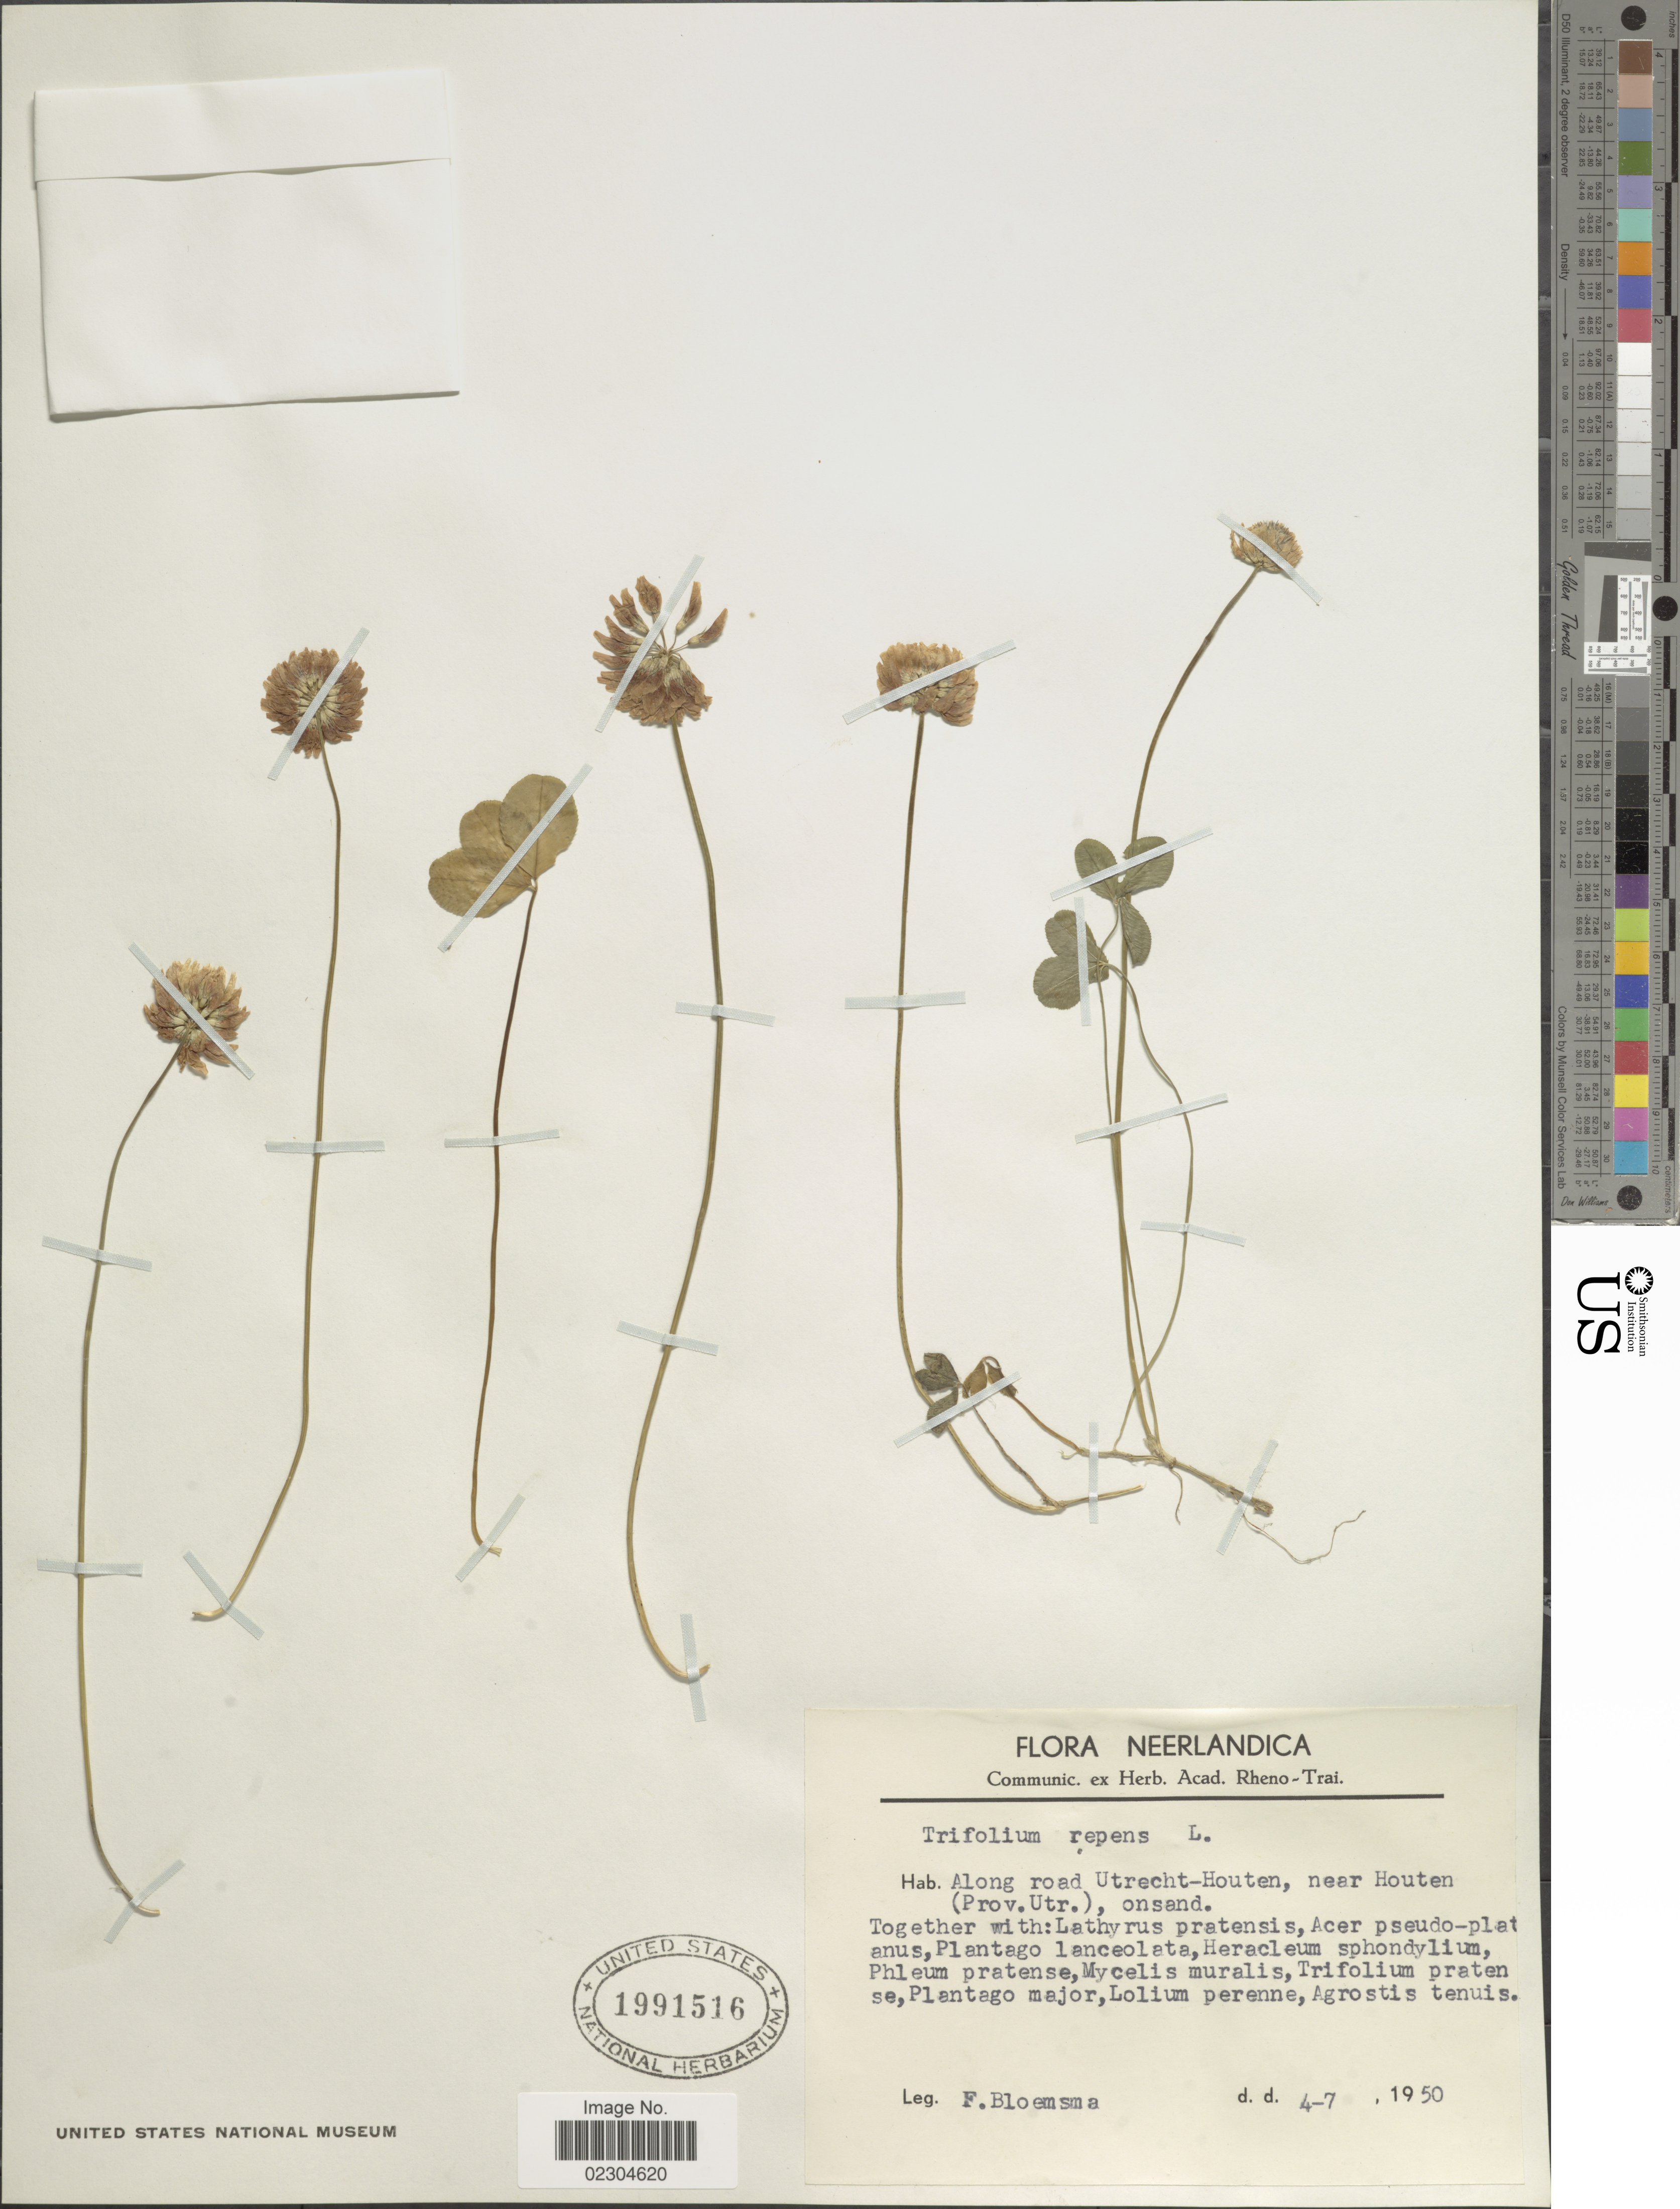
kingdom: Plantae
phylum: Tracheophyta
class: Magnoliopsida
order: Fabales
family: Fabaceae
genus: Trifolium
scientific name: Trifolium repens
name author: L.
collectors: F. Bloemsma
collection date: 1950-07-04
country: Netherlands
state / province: Utrecht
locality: Along road Utrecht-Houten, near Houten (Prov. Utr.)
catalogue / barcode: US 1991516